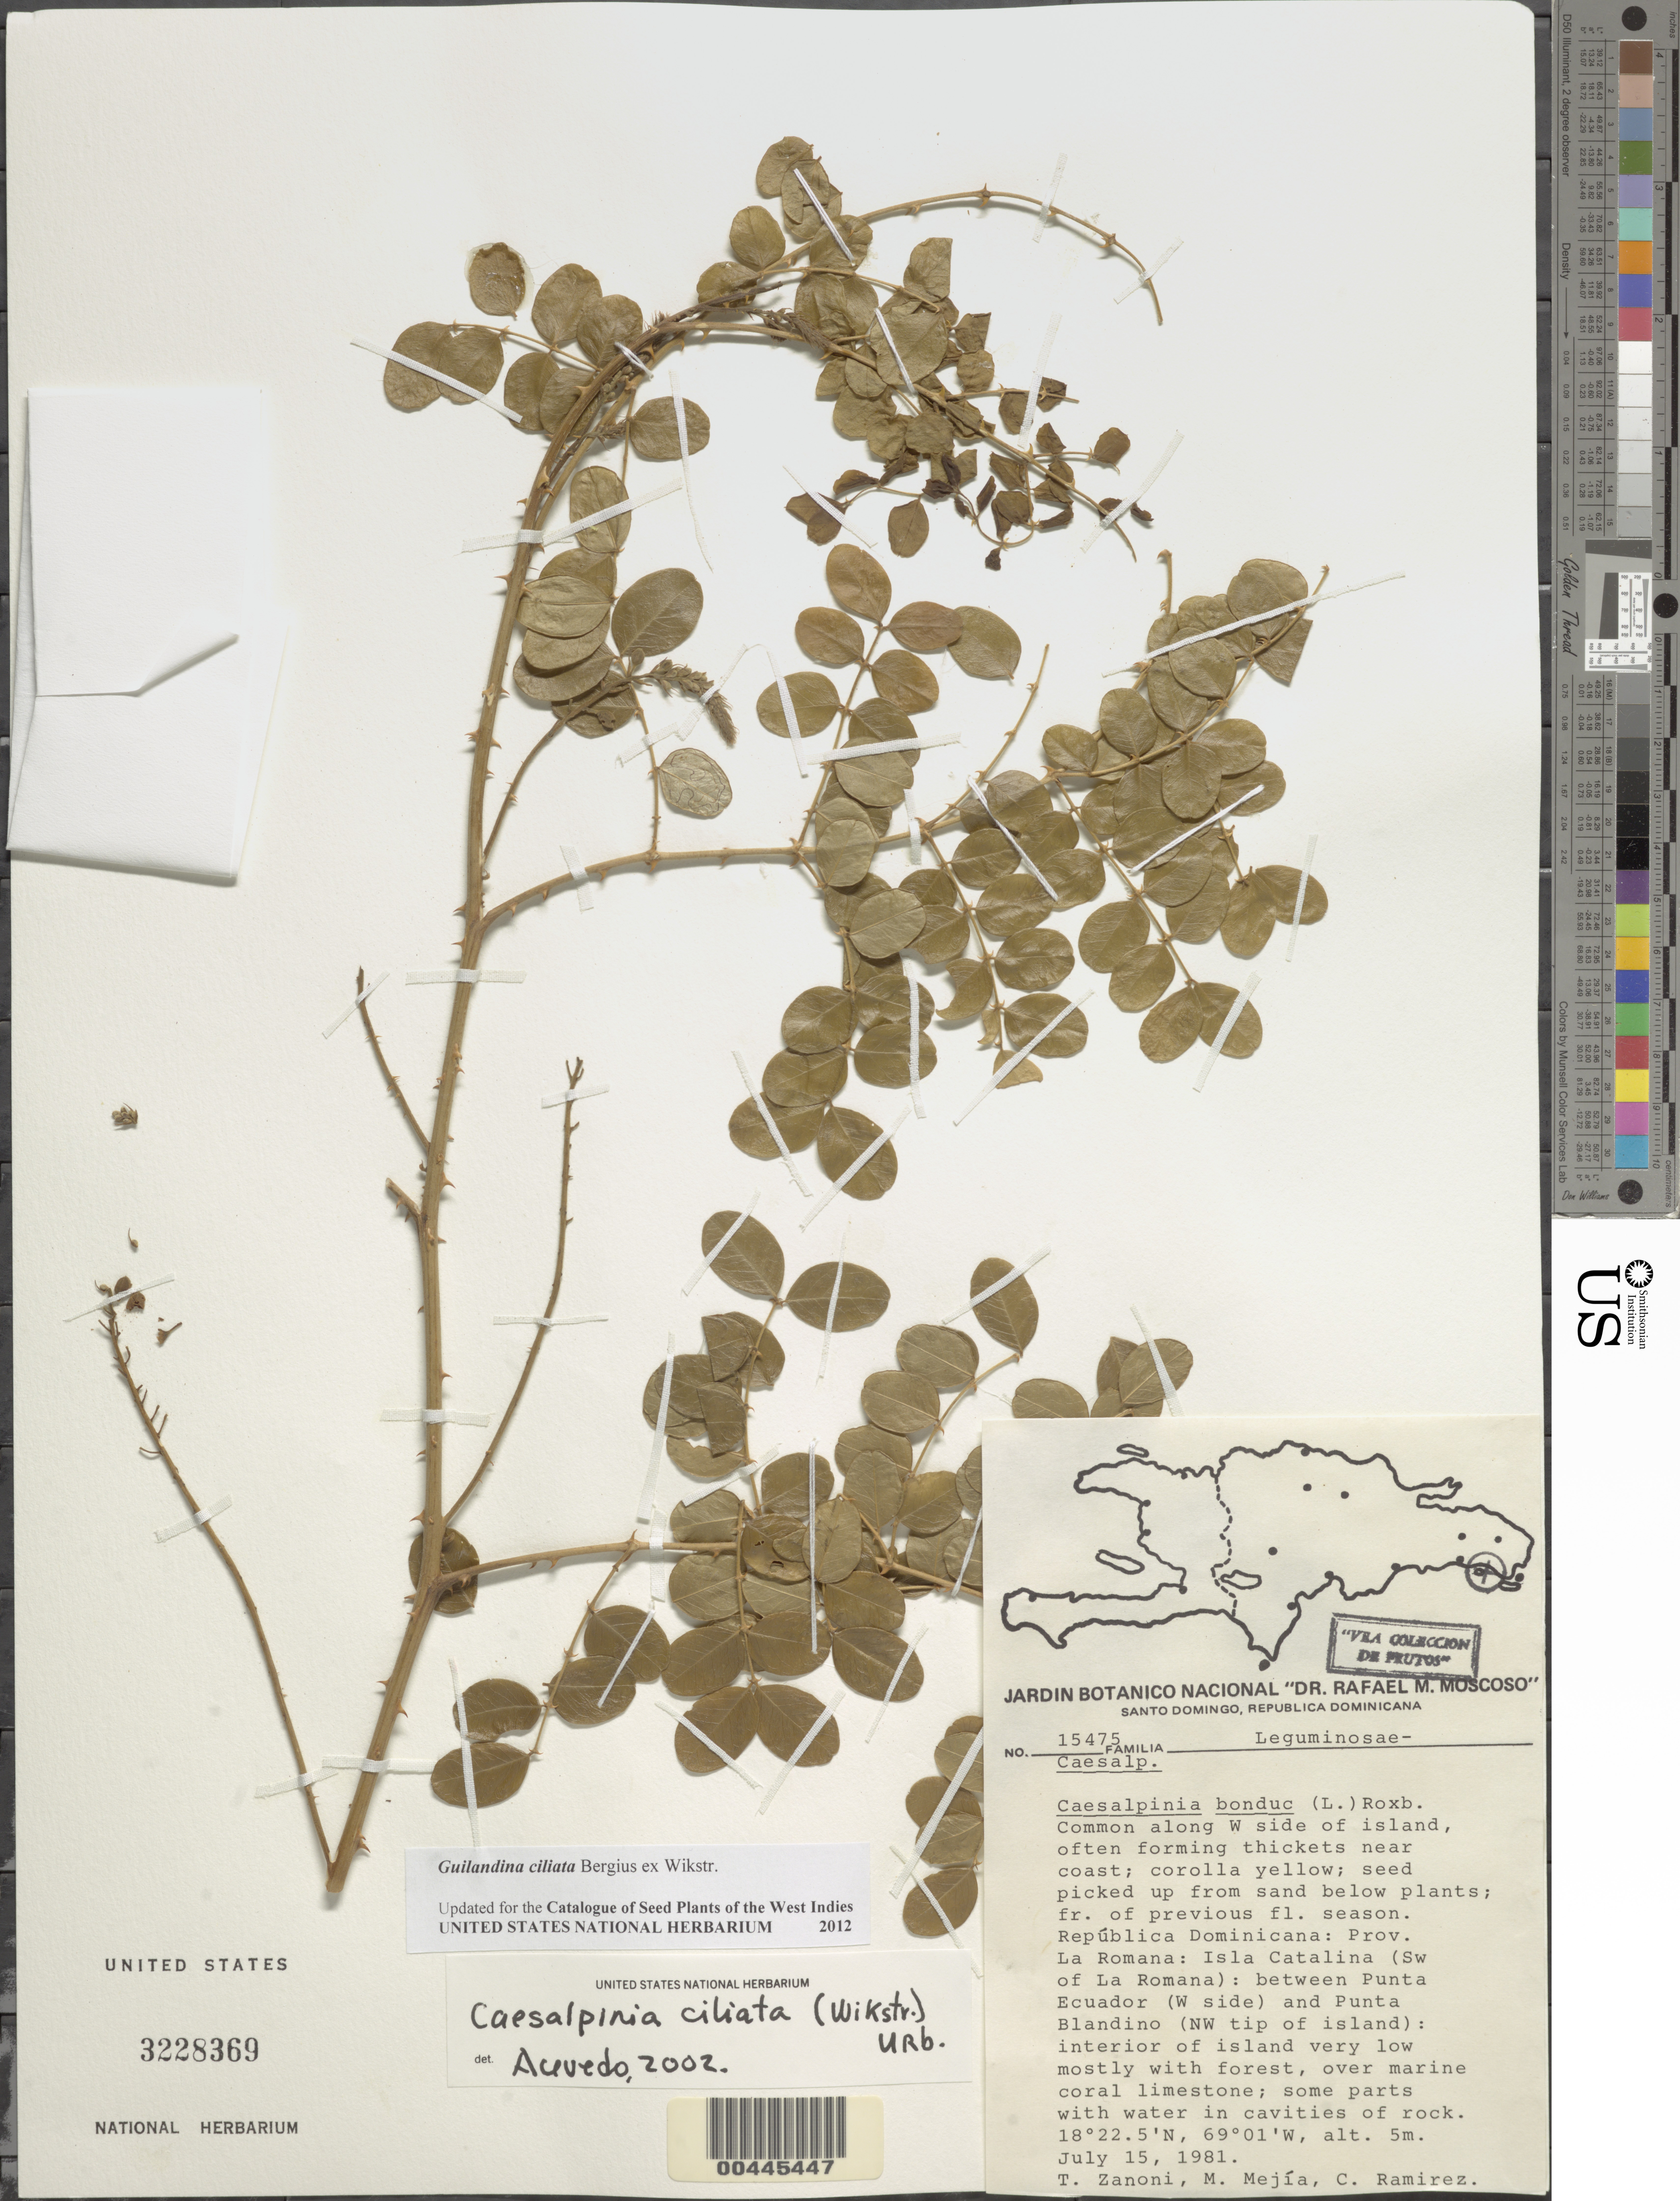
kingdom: Plantae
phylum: Tracheophyta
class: Magnoliopsida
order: Fabales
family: Fabaceae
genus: Guilandina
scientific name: Guilandina ciliata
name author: Bergius ex Wikstr.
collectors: T. A. Zanoni, M. Mejia & C. Ramirez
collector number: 15475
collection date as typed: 15 Jul 1981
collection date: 1981-07-15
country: Dominican Republic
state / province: La Romana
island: Hispaniola Island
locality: Isla catalina, between punta ecuadora and punta blandino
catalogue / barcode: US 3228369